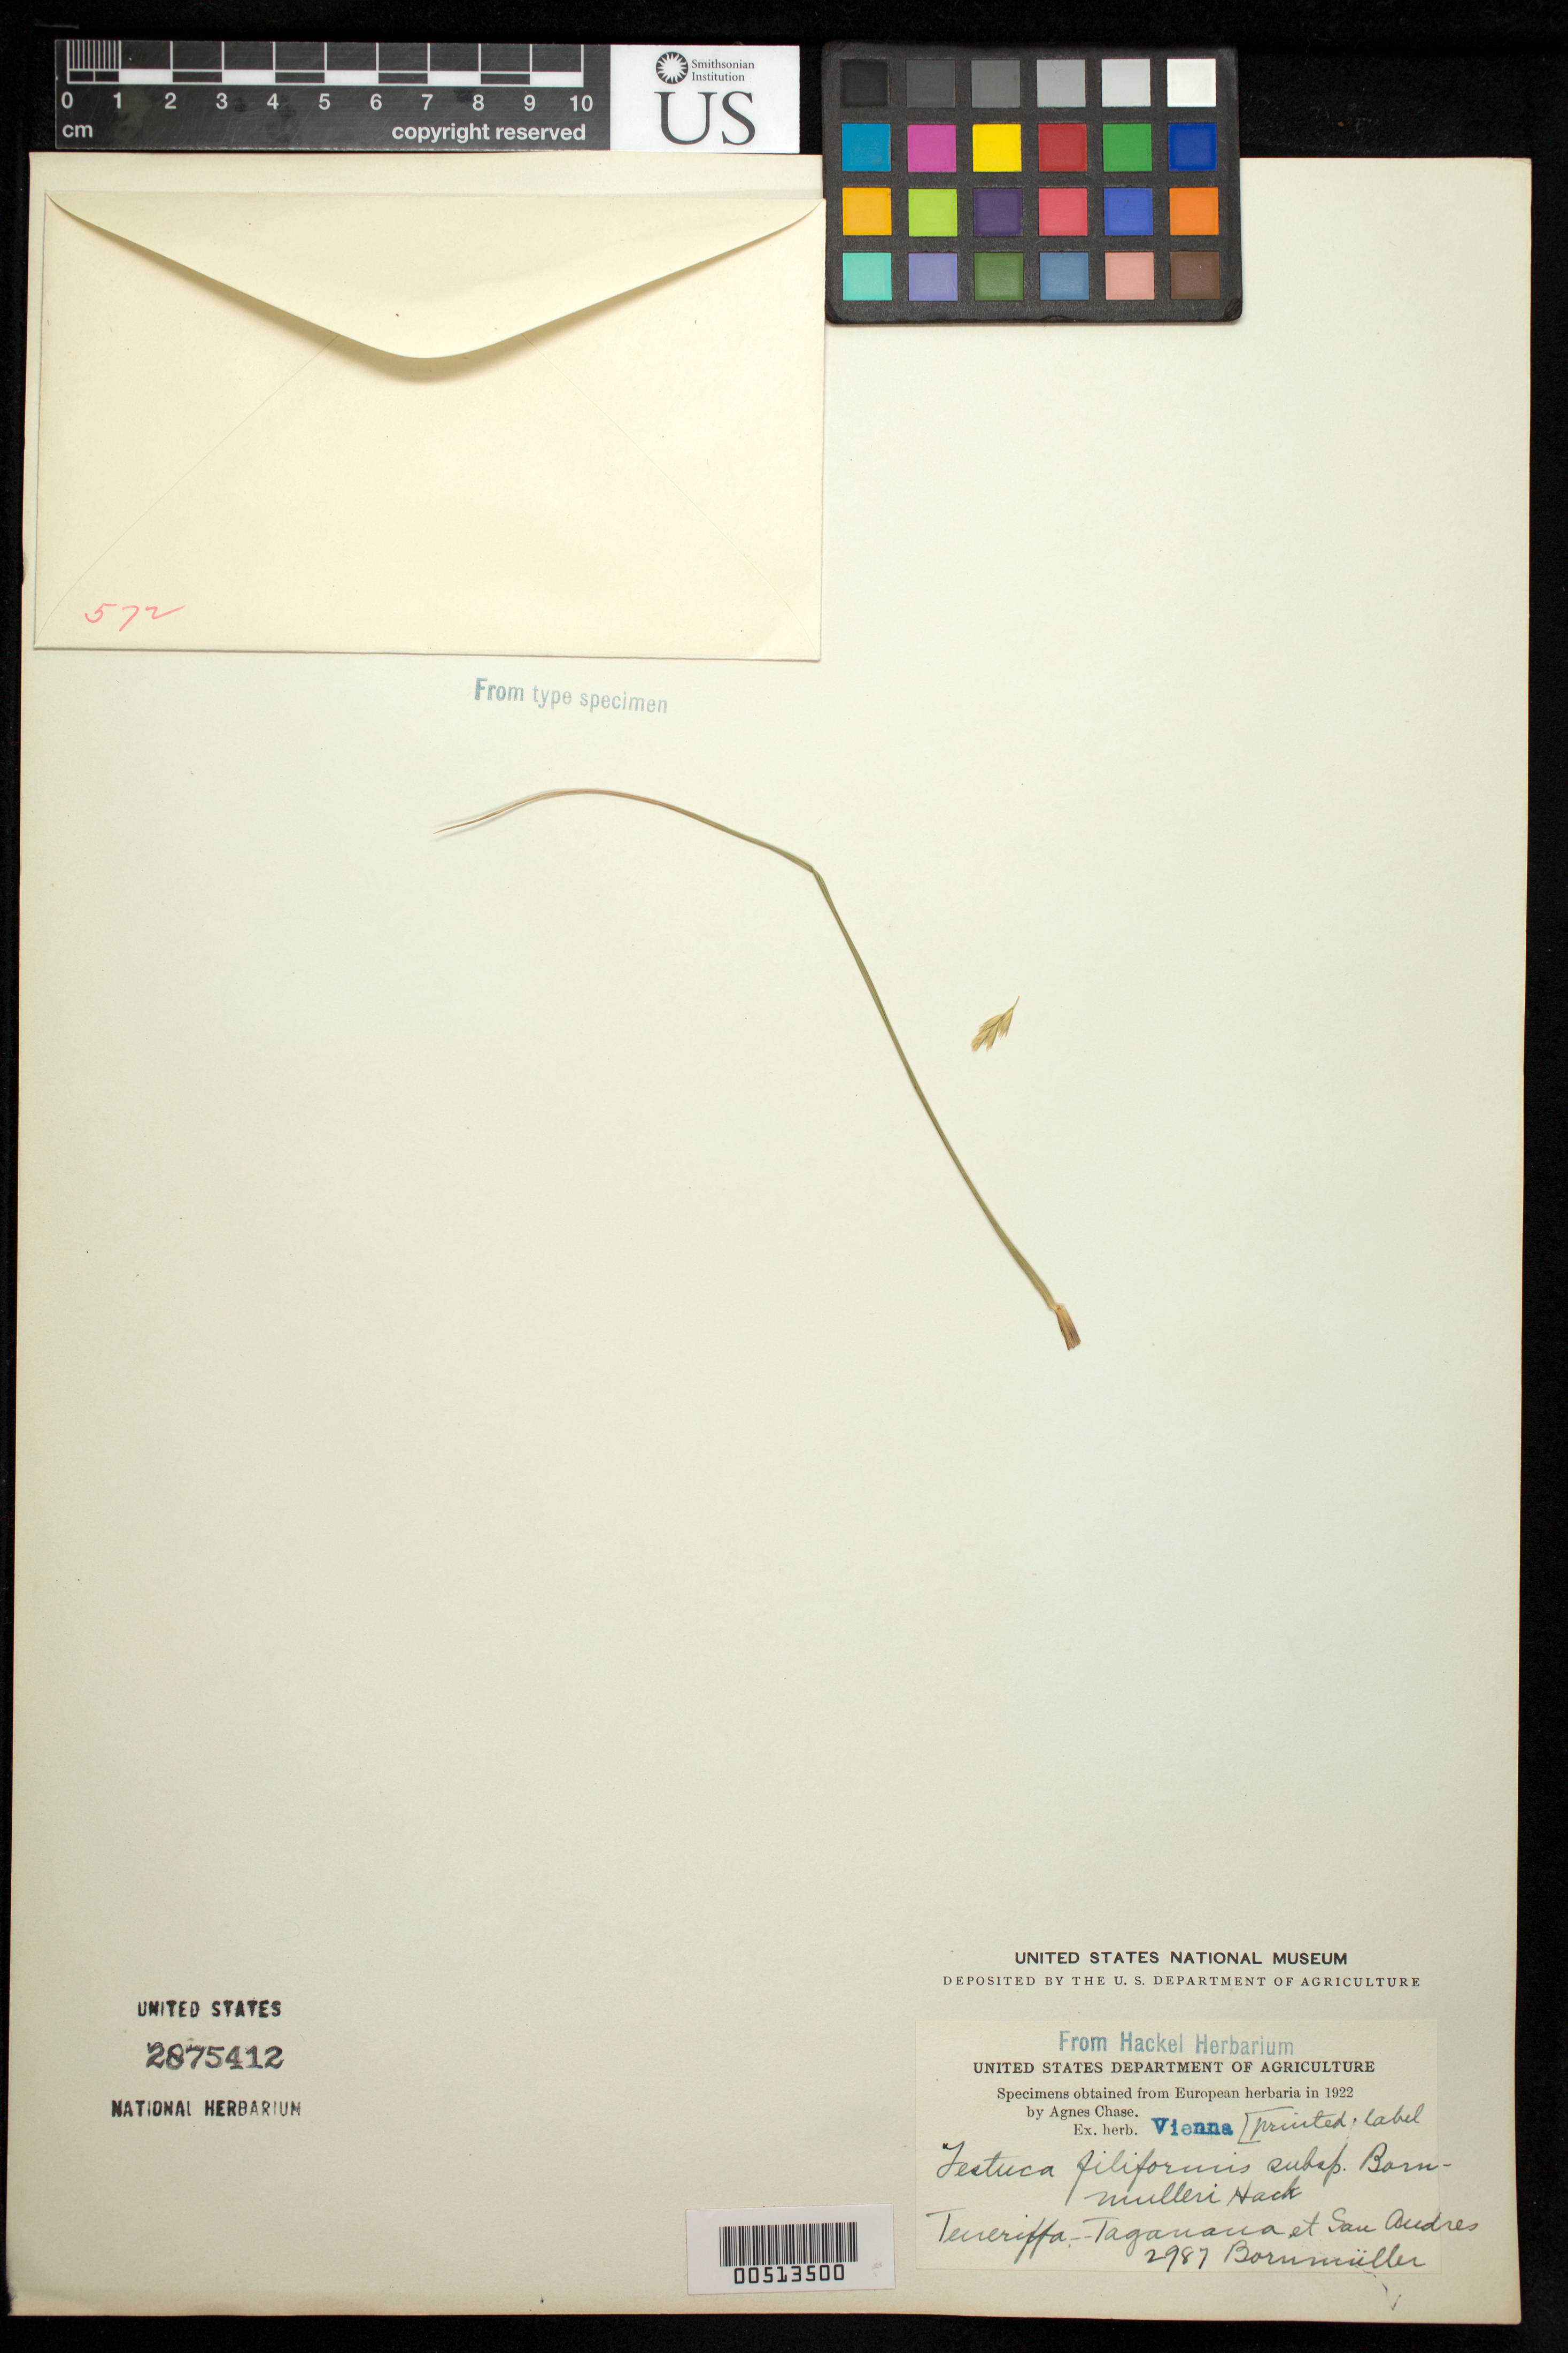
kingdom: Plantae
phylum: Tracheophyta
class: Liliopsida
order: Poales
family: Poaceae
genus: Festuca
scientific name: Festuca filiformis subsp. bornmuelleri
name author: Hack.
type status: Isotype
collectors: J. Bornmüller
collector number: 2987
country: Spain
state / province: Canarias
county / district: Santa Cruz de Tenerife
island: Tenerife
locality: Teneriffa. Taganana & San Andres.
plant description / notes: Fragmentary material of type specimen ex herb. Hackel (Vienna)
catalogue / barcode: US 2875412